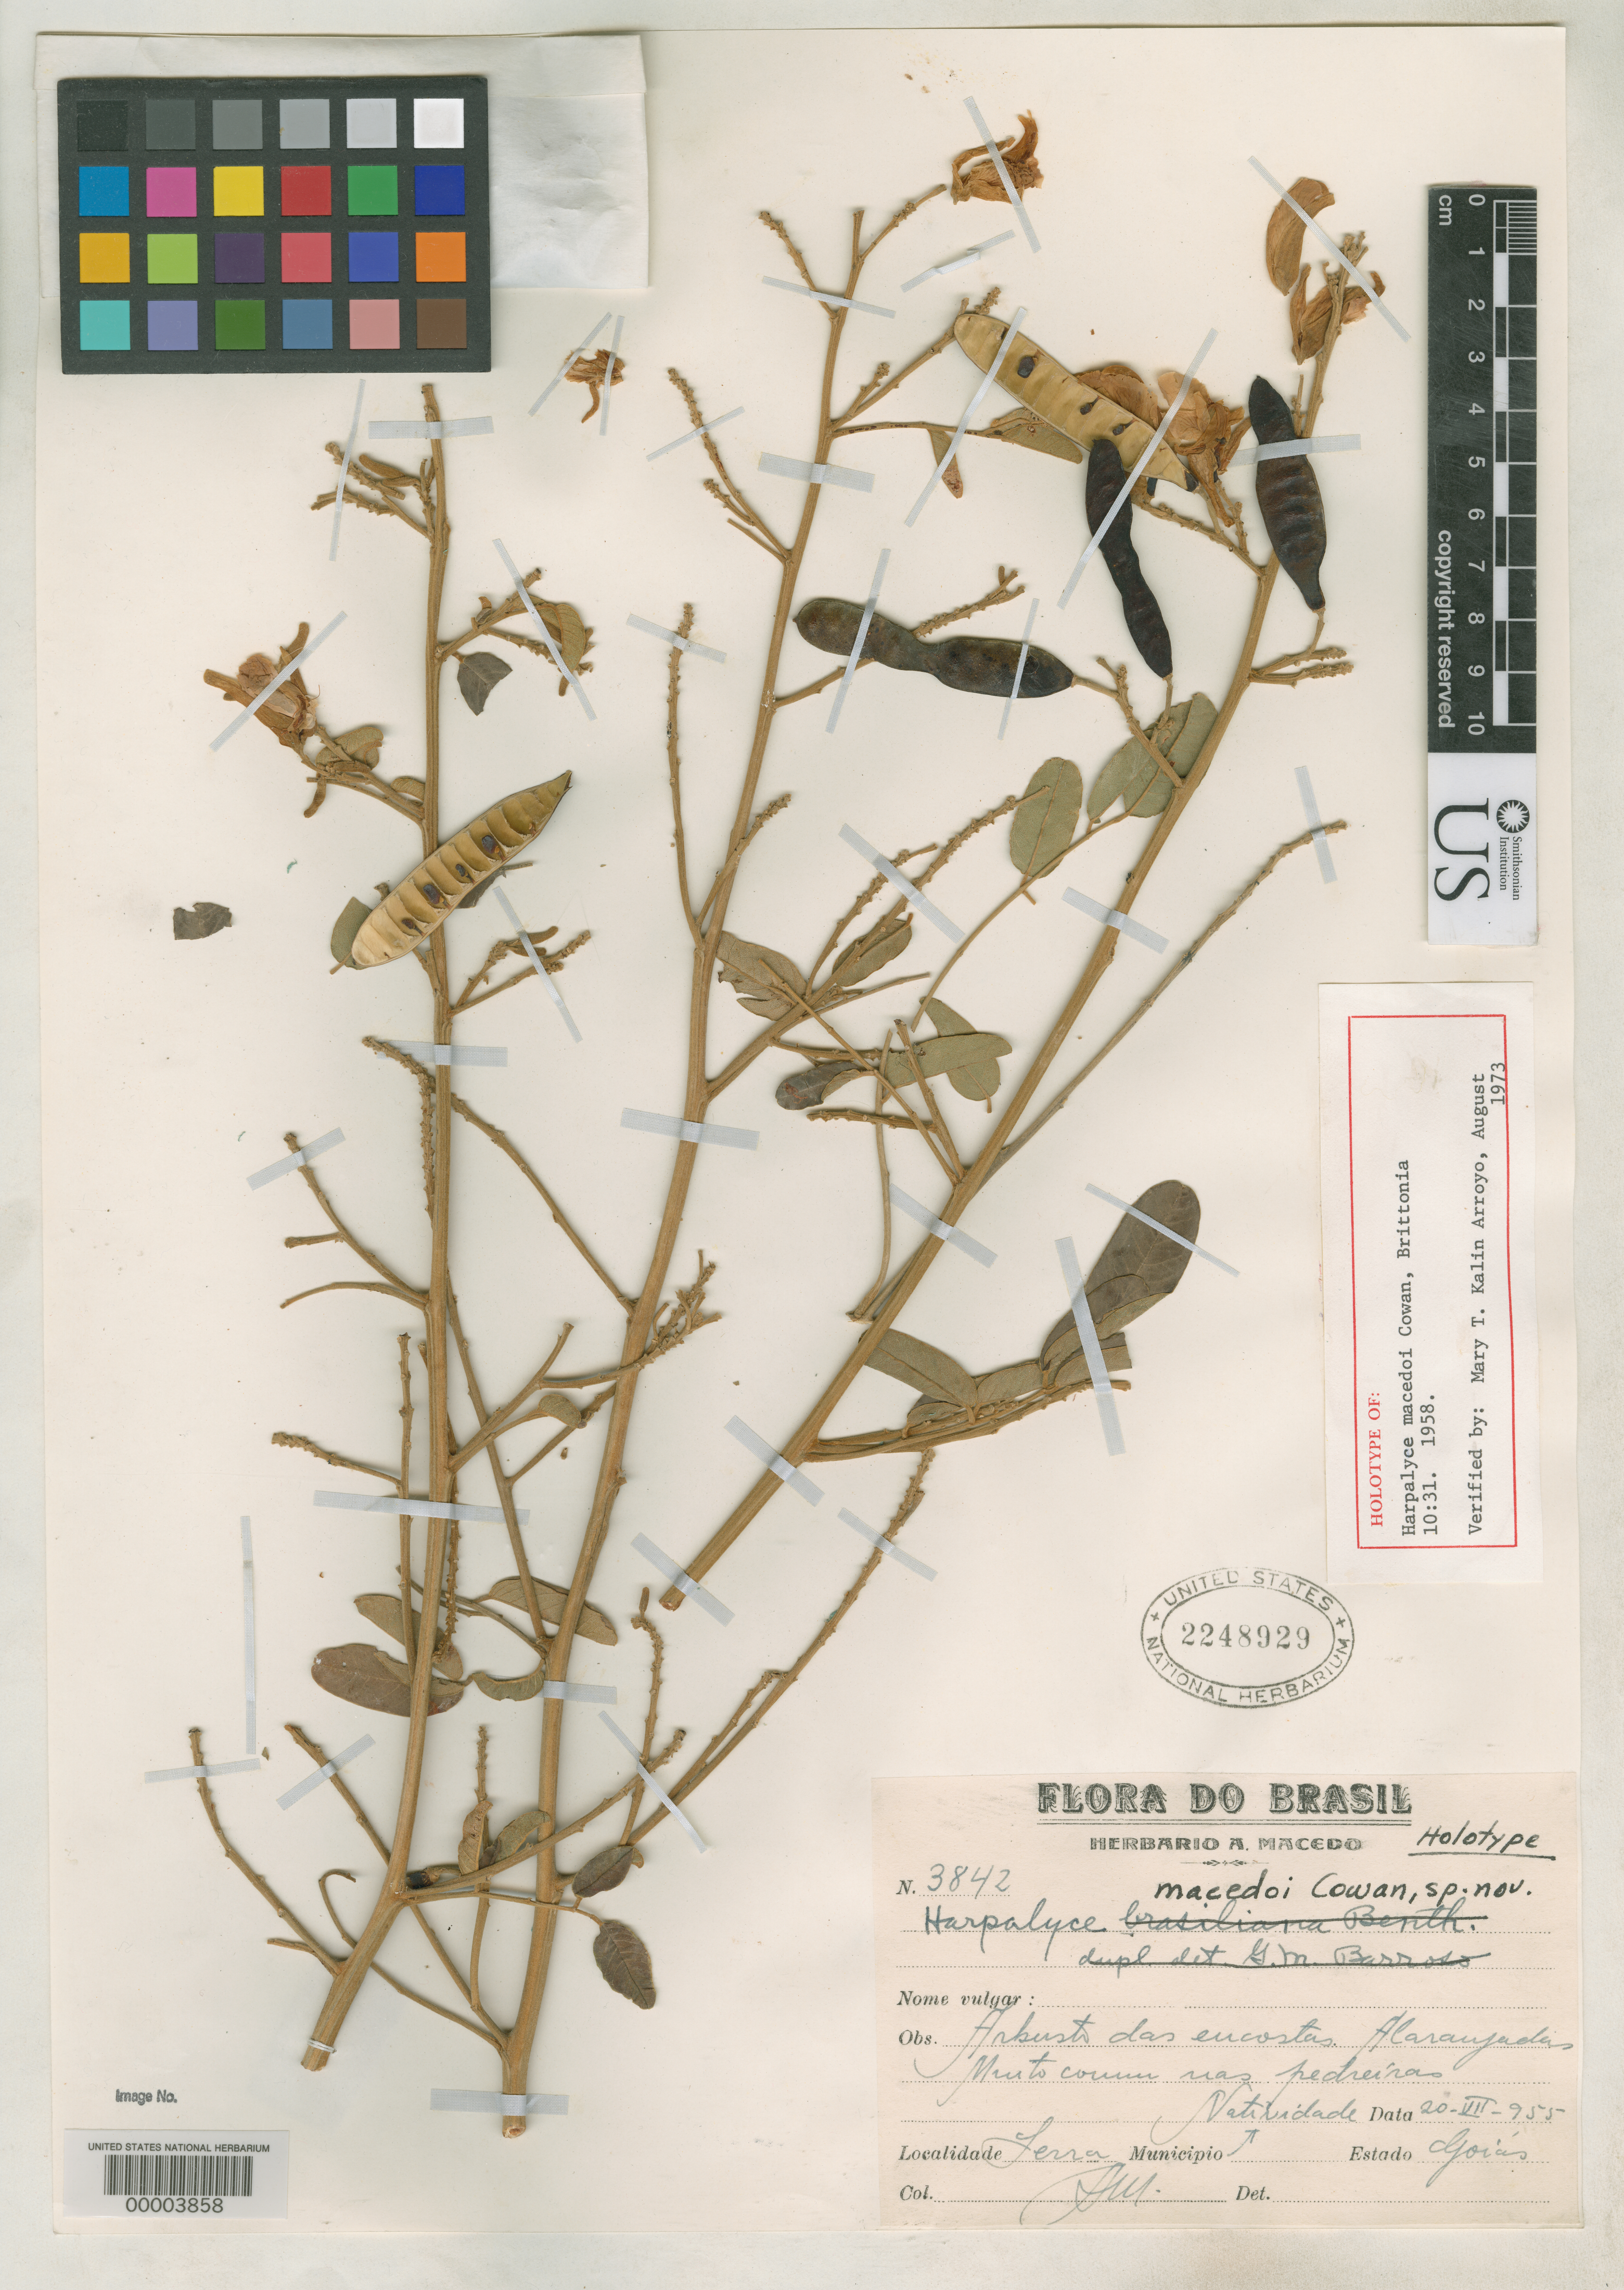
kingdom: Plantae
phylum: Tracheophyta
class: Magnoliopsida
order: Fabales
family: Fabaceae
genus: Harpalyce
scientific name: Harpalyce macedoi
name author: R.S. Cowan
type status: Holotype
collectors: A. Macedo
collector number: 3842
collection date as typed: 20 Jul 1955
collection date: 1955-07-20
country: Brazil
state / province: Goiás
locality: Natividade.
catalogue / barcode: US 2248929